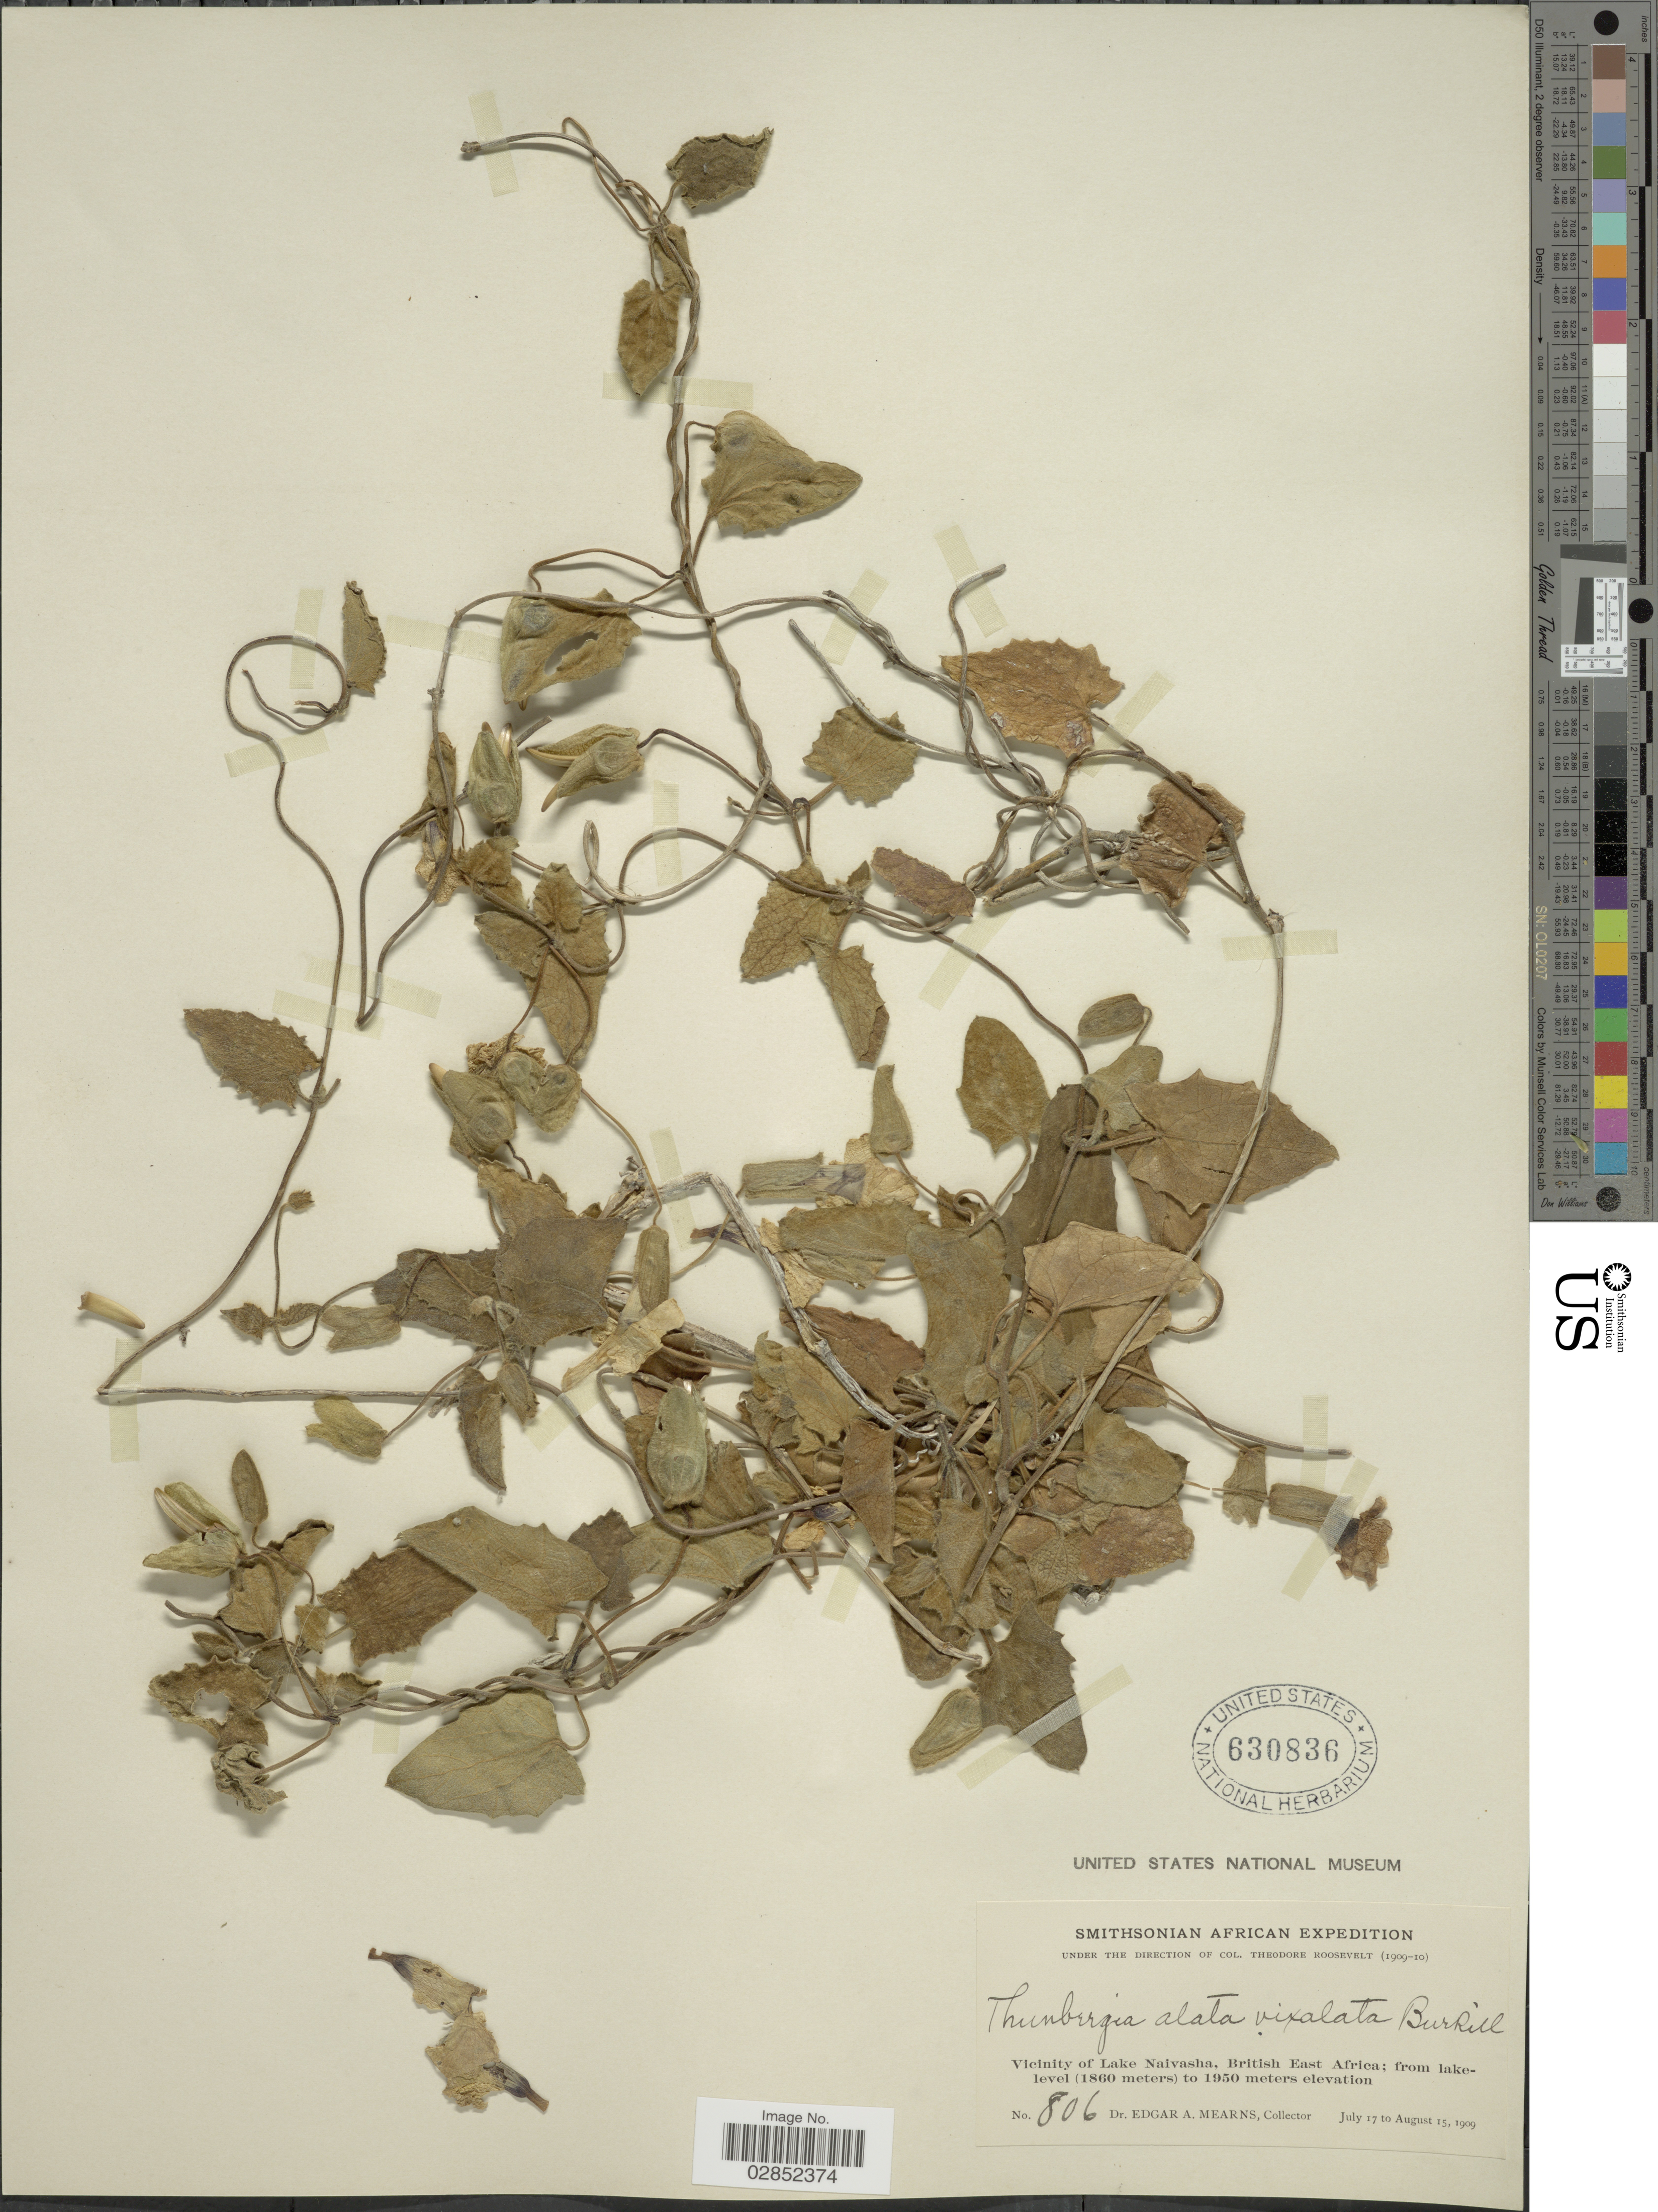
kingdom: Plantae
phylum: Tracheophyta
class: Magnoliopsida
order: Lamiales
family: Acanthaceae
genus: Thunbergia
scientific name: Thunbergia alata var. vixalata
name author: Burkill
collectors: E. A. Mearns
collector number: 806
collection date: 1909-07-17/1909-08-15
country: Kenya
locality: Vicinity of Lake Naivasha, British East Africa.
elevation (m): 1860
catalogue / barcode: US 630836